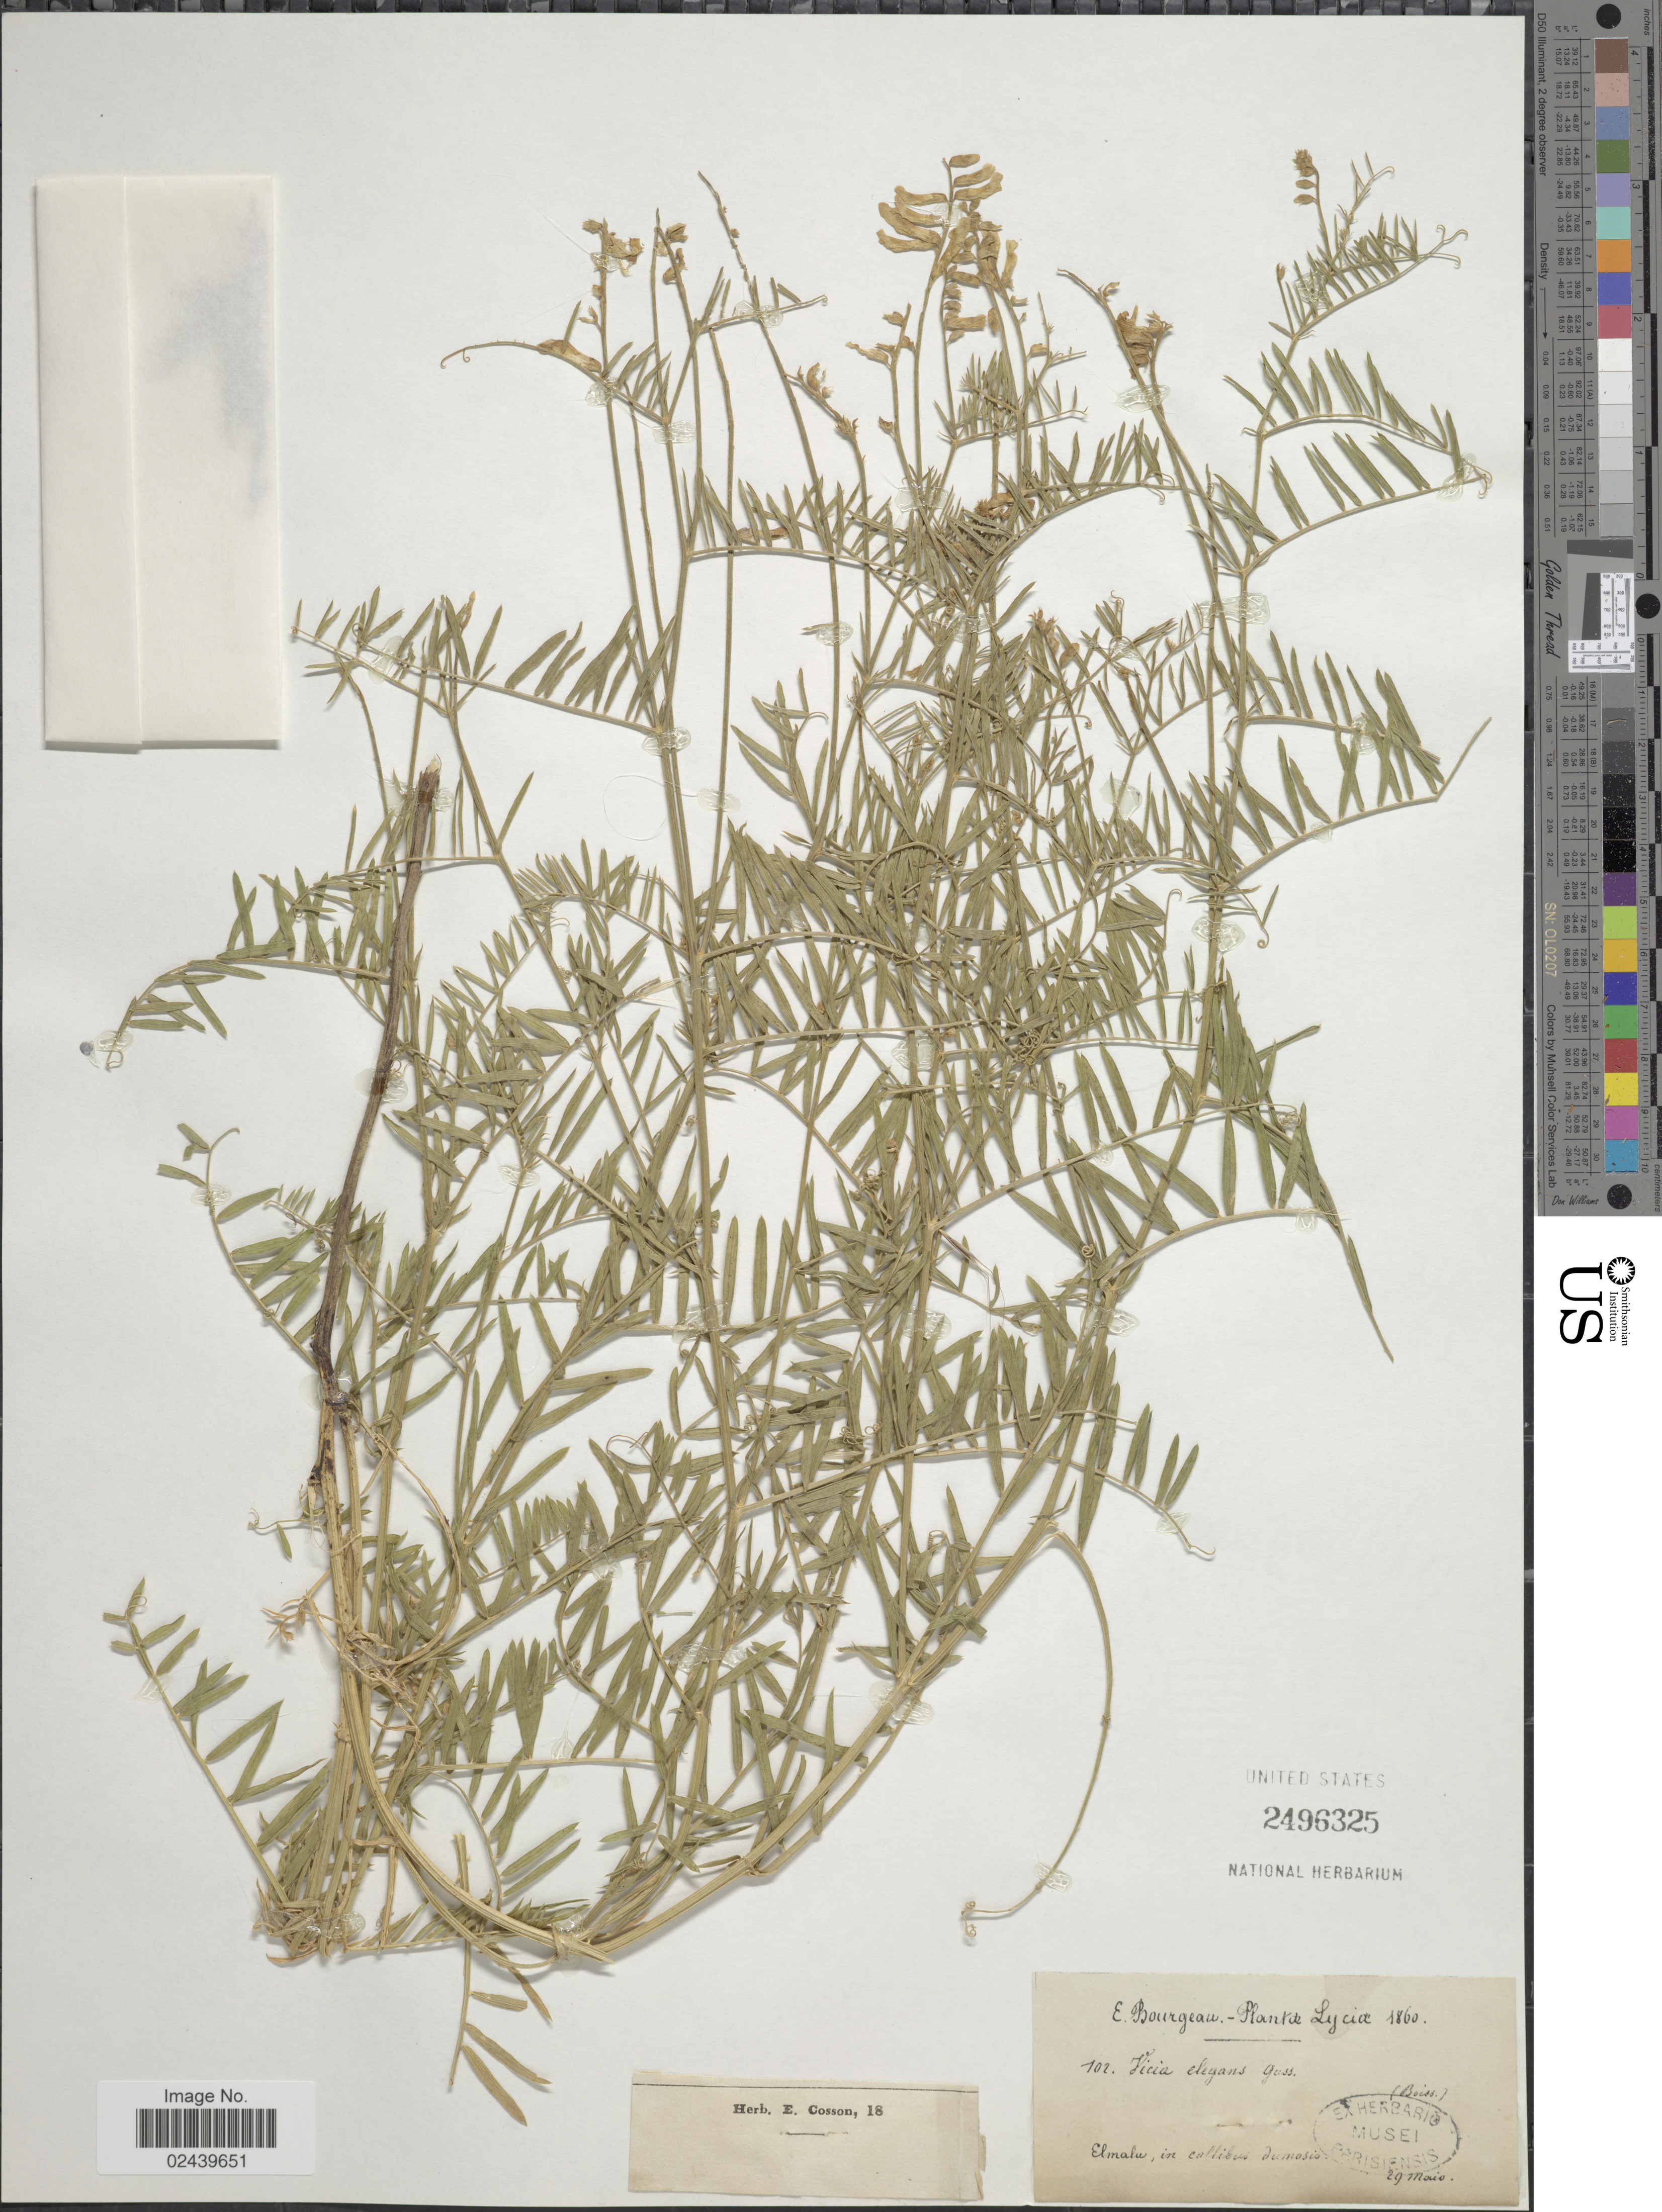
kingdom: Plantae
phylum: Tracheophyta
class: Magnoliopsida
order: Fabales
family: Fabaceae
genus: Vicia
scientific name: Vicia elegans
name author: Gussone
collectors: E. Bourgeau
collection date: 1860-05-29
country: Turkey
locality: Lyciae. Elmalu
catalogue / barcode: US 2496325